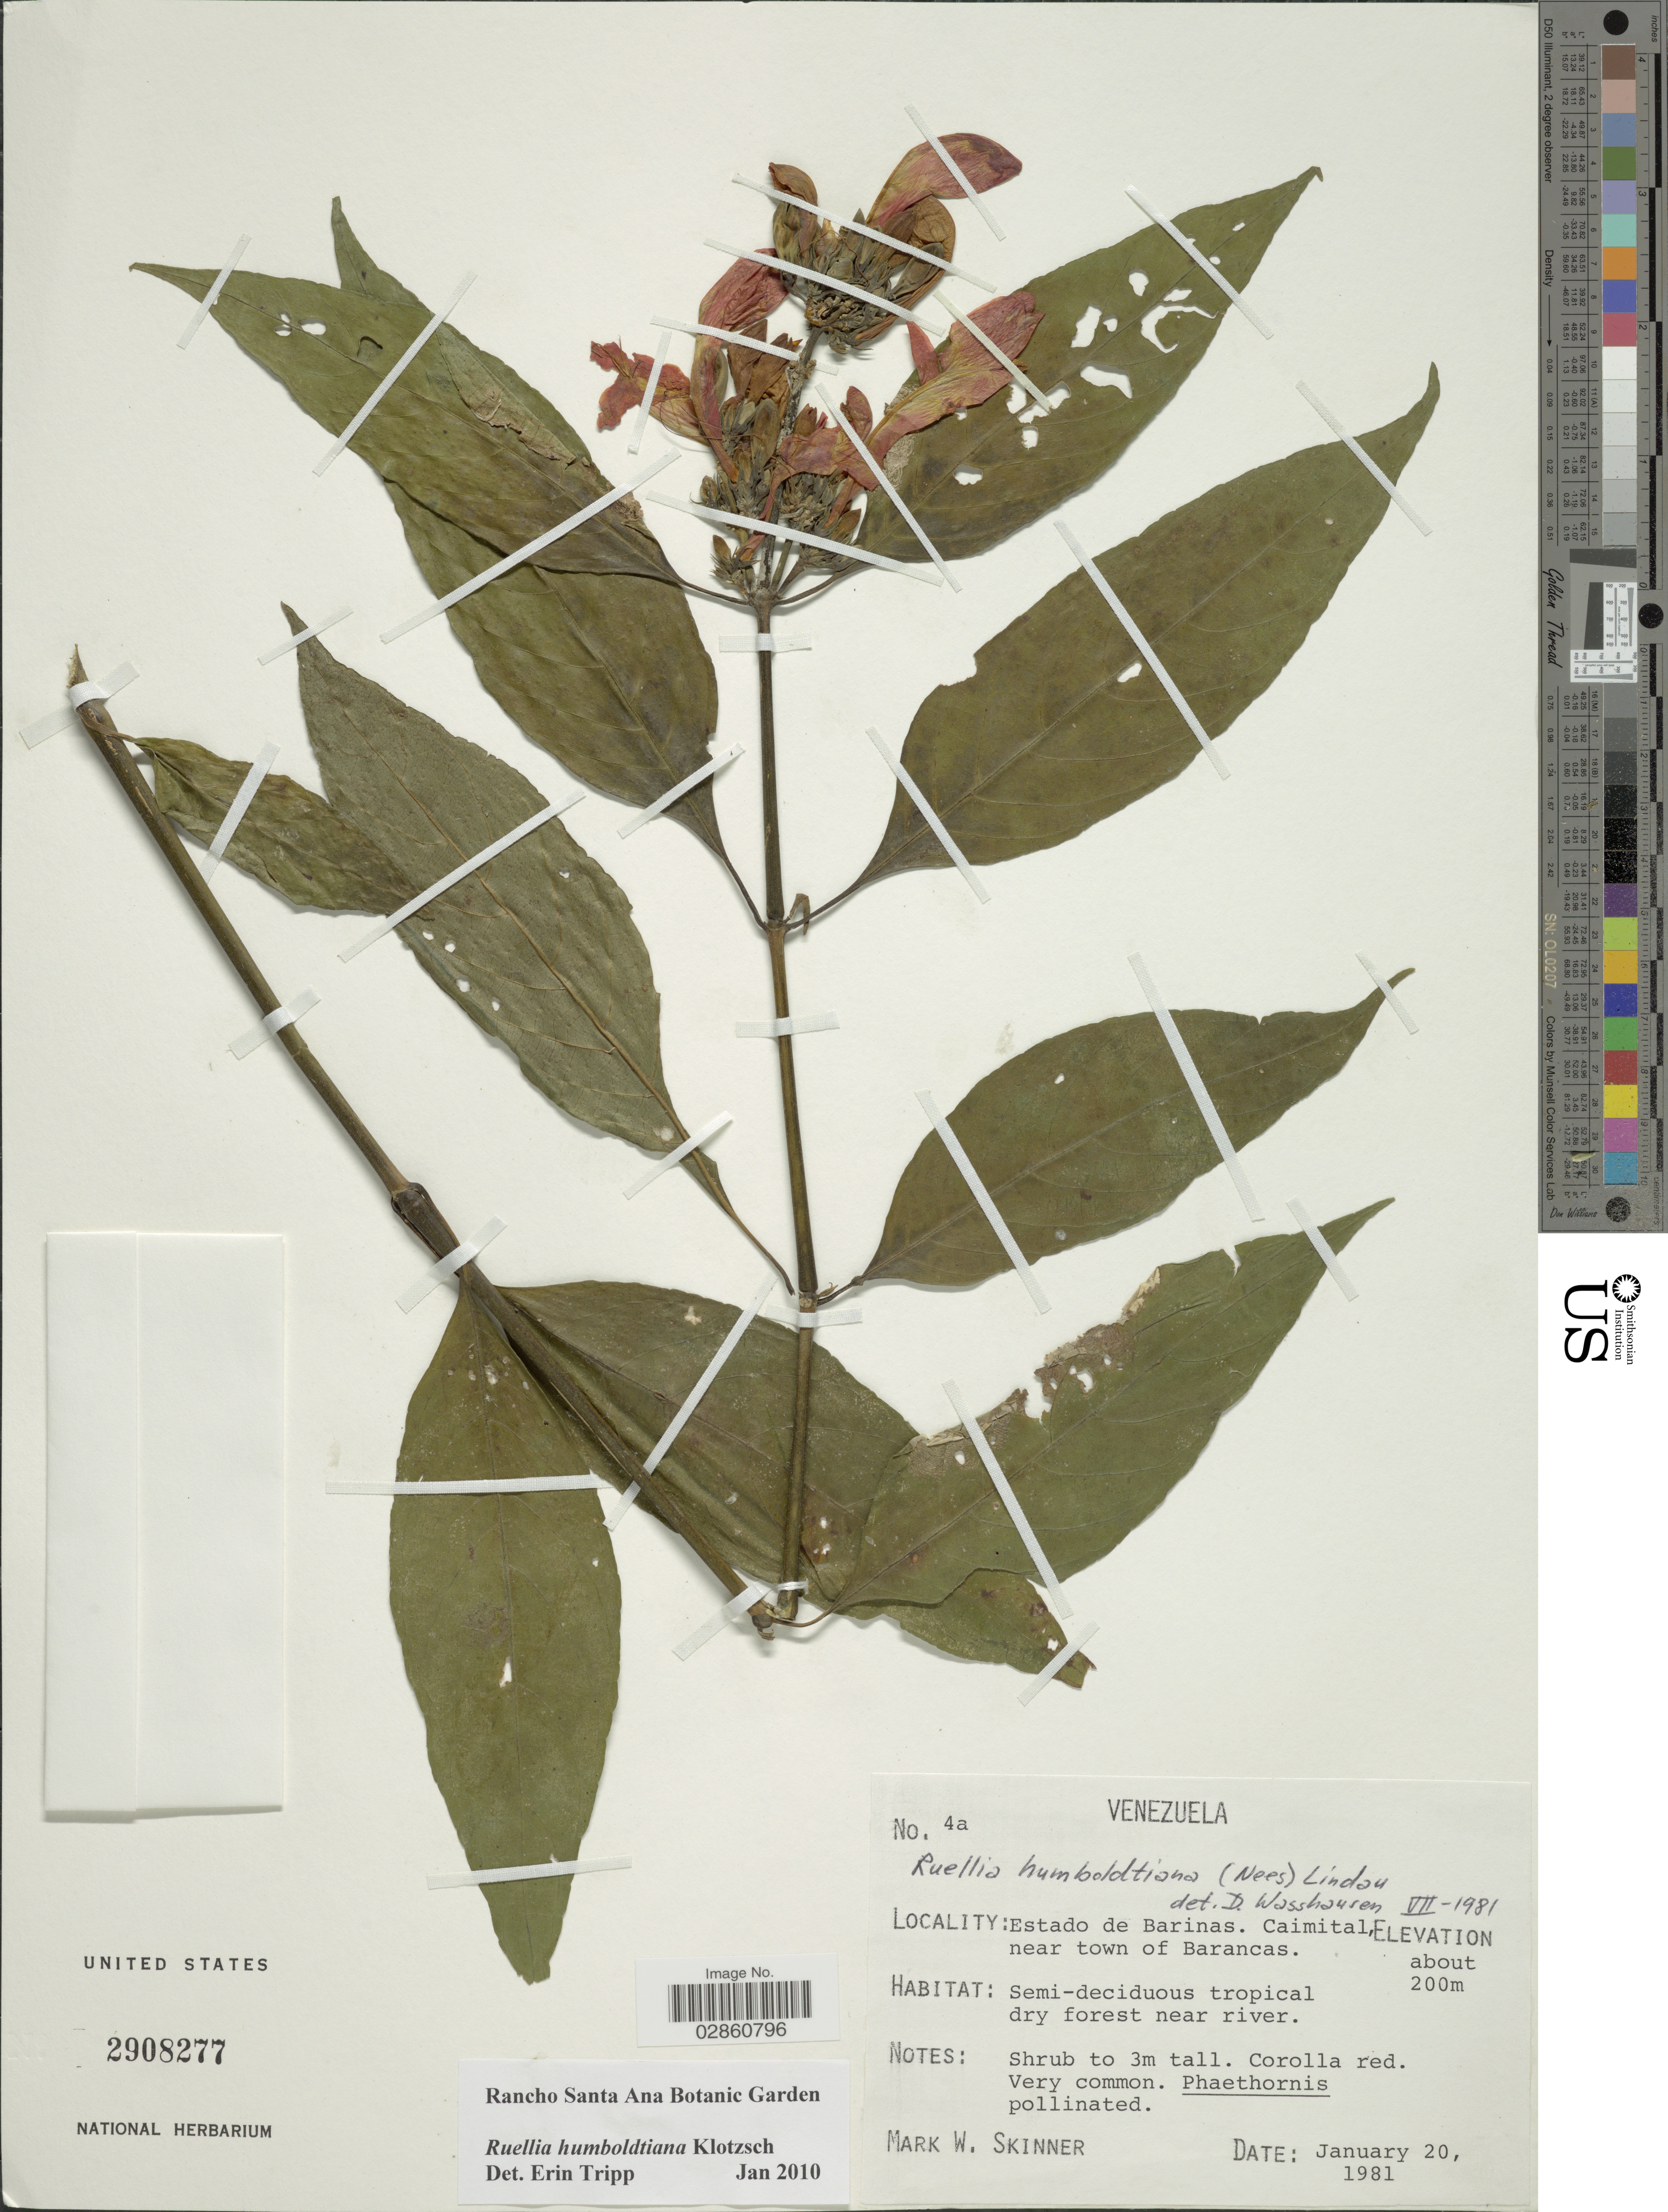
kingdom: Plantae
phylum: Tracheophyta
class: Magnoliopsida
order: Lamiales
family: Acanthaceae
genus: Ruellia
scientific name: Ruellia humboldtiana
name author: (Nees) Lindau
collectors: M. Skinner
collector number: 4a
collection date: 1981-01-20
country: Venezuela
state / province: Barinas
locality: Estado de Barinas. Caimital, near town of Barancas.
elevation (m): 200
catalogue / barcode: US 2908277